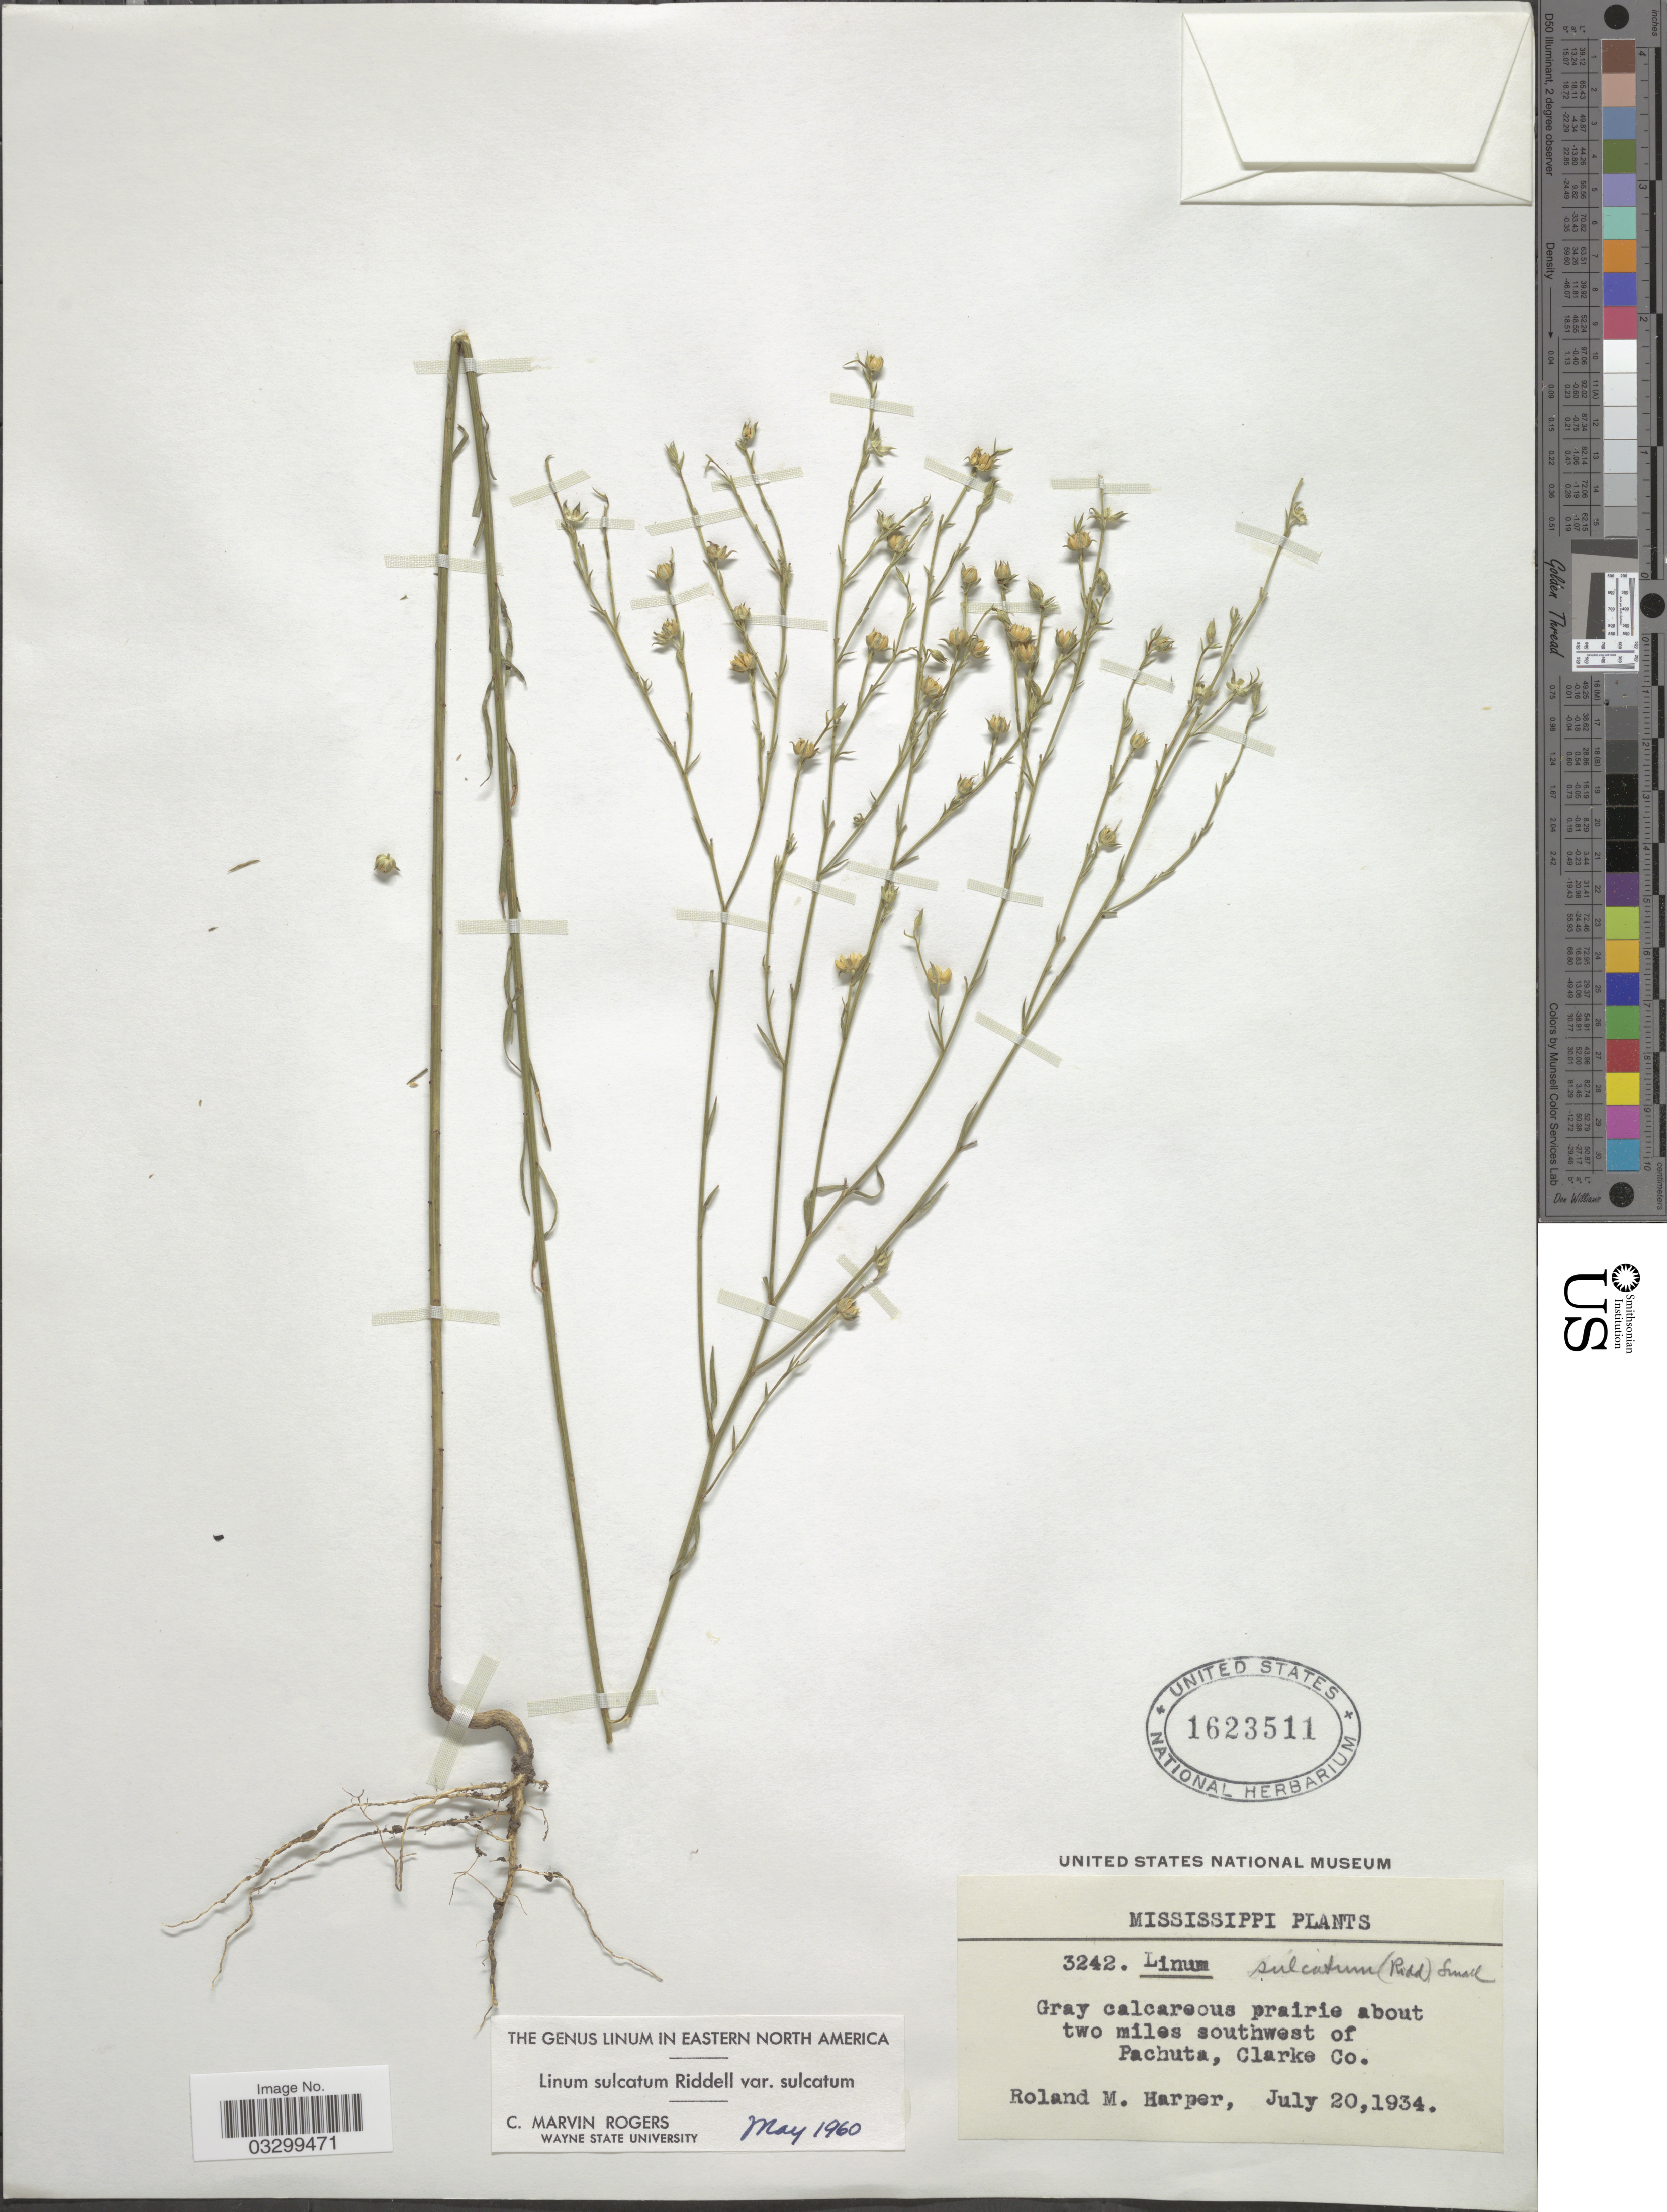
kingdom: Plantae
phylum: Tracheophyta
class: Magnoliopsida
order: Malpighiales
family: Linaceae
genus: Linum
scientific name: Linum sulcatum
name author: Riddell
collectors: R. M. Harper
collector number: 3242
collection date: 1934-07-20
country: United States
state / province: Mississippi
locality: About two miles southwest of Pachuta, Clarke Co.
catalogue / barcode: US 1623511